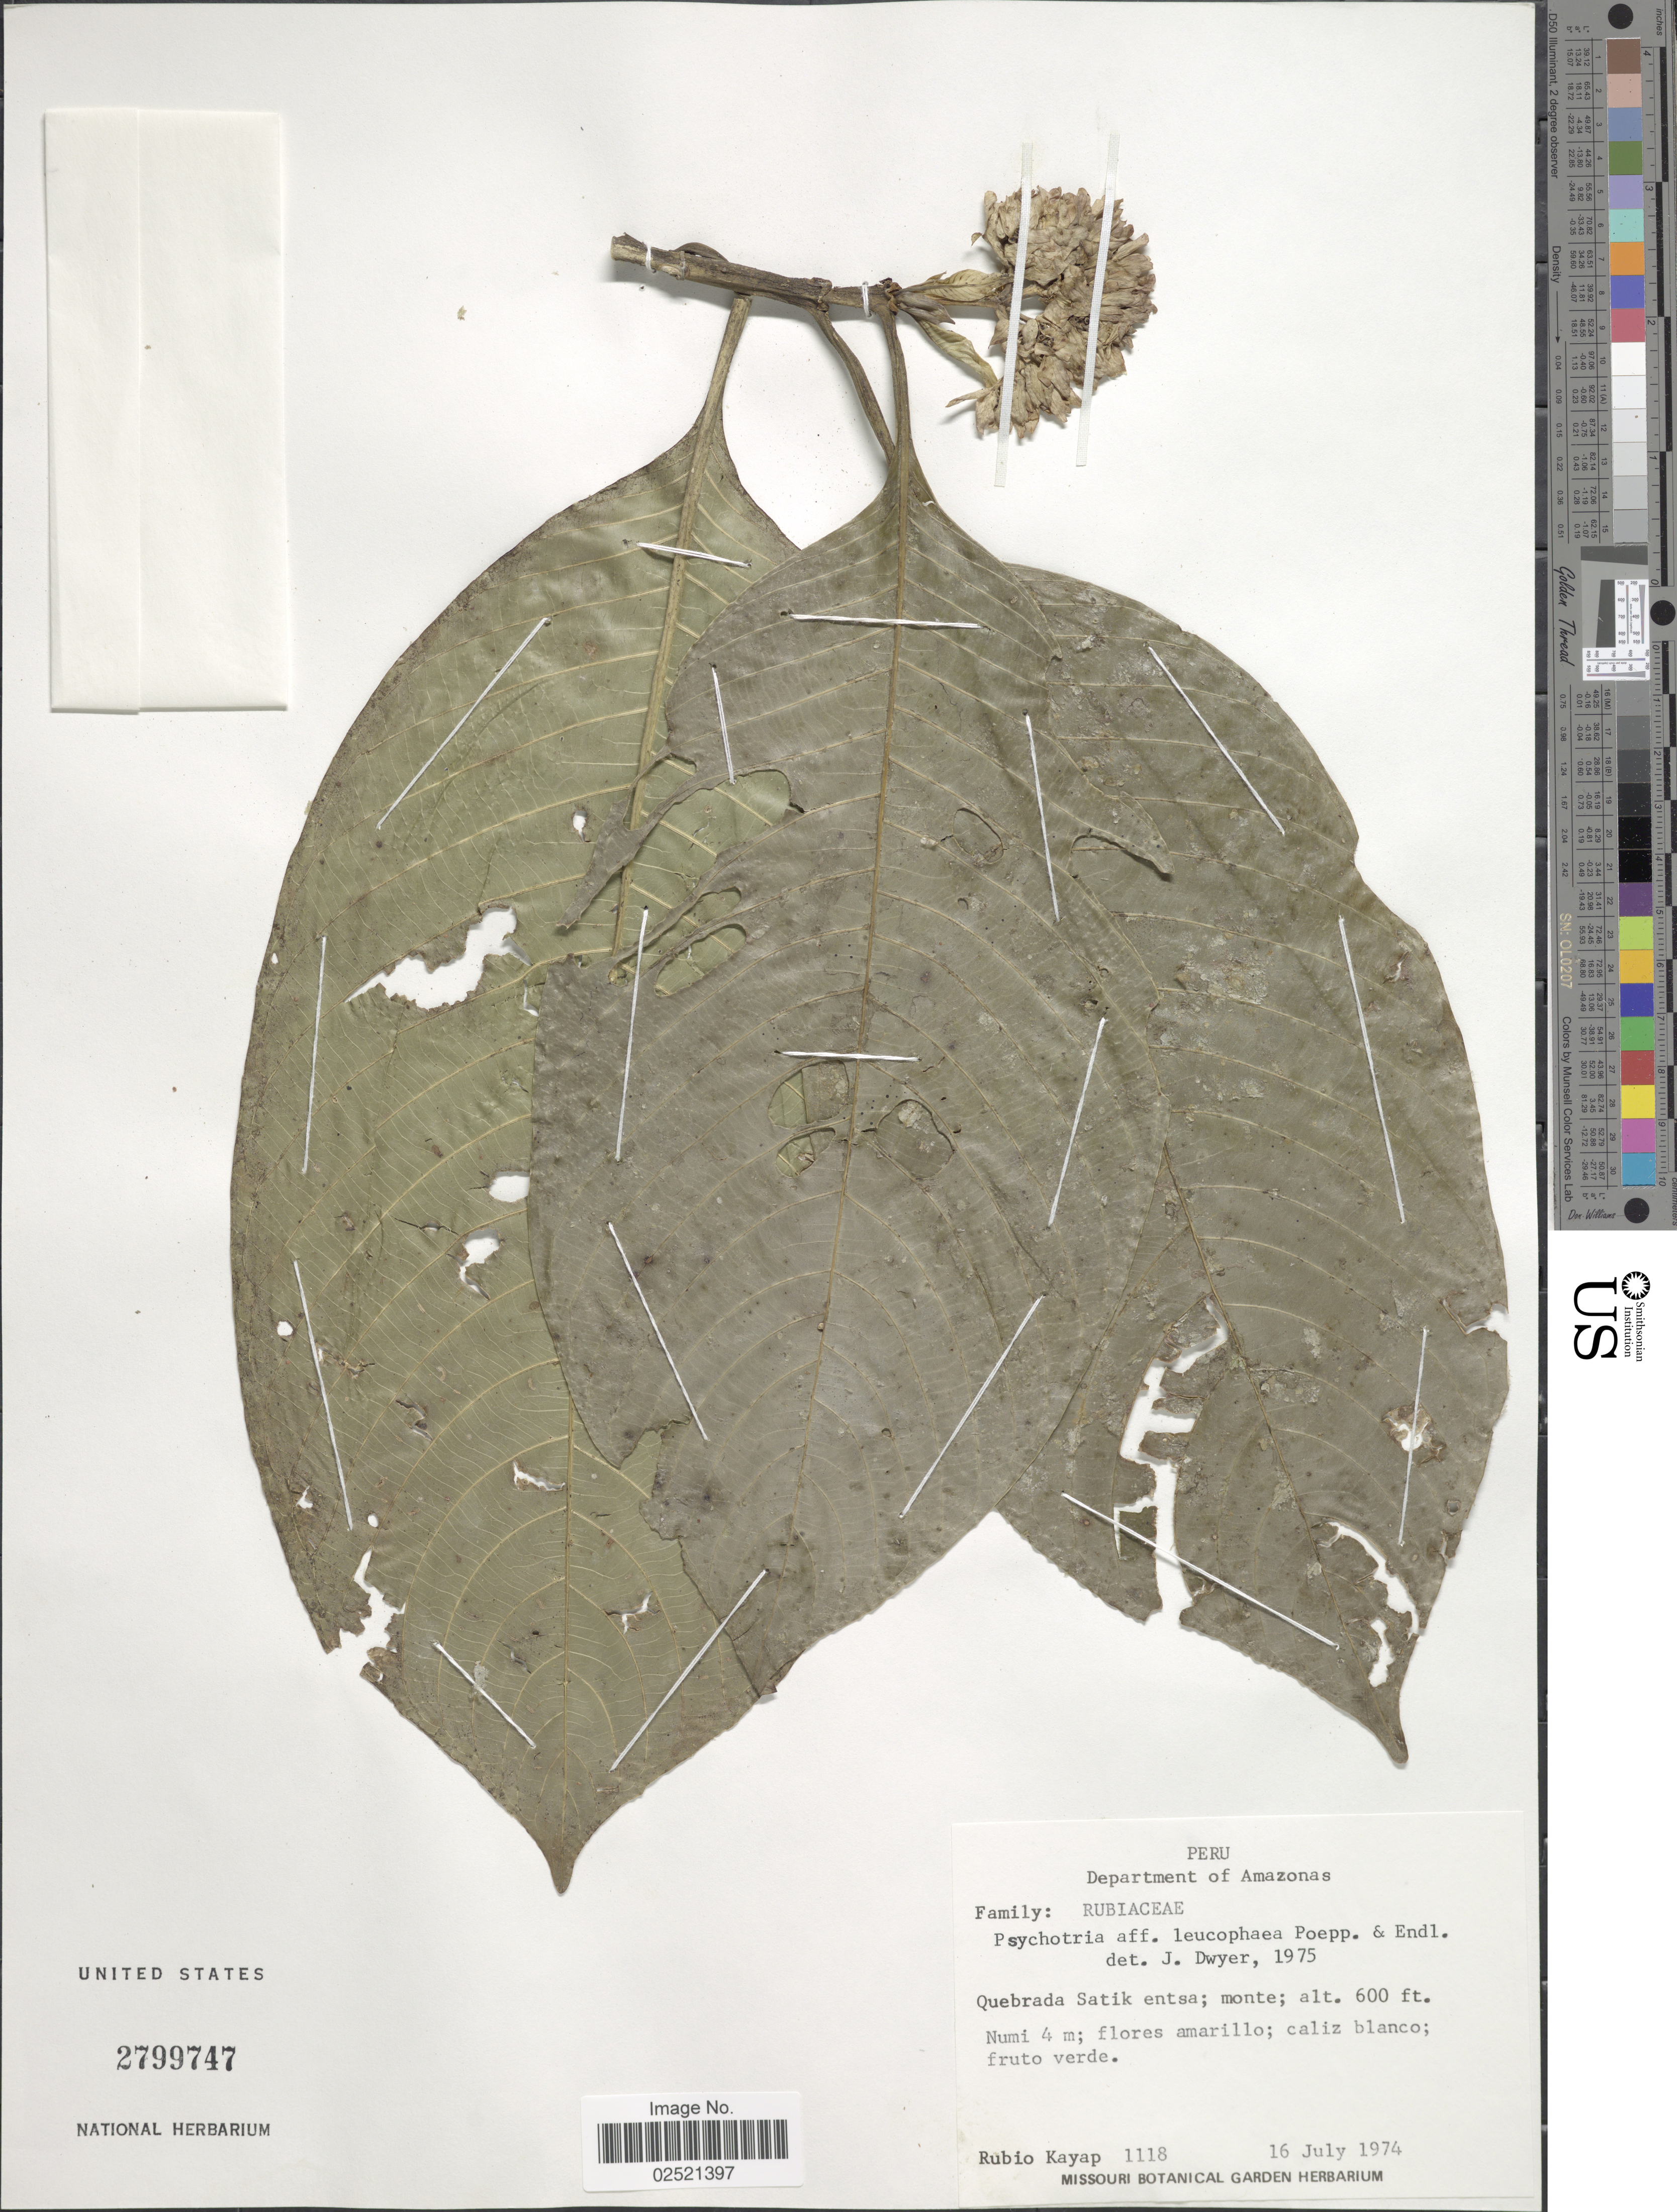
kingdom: Plantae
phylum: Tracheophyta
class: Magnoliopsida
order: Gentianales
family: Rubiaceae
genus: Psychotria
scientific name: Psychotria leucophaea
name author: Poepp.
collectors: R. Kayap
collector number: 1118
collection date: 1974-07-16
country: Peru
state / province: Amazonas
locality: Quebrada Satik entsa; monte.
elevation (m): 183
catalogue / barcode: US 2799747